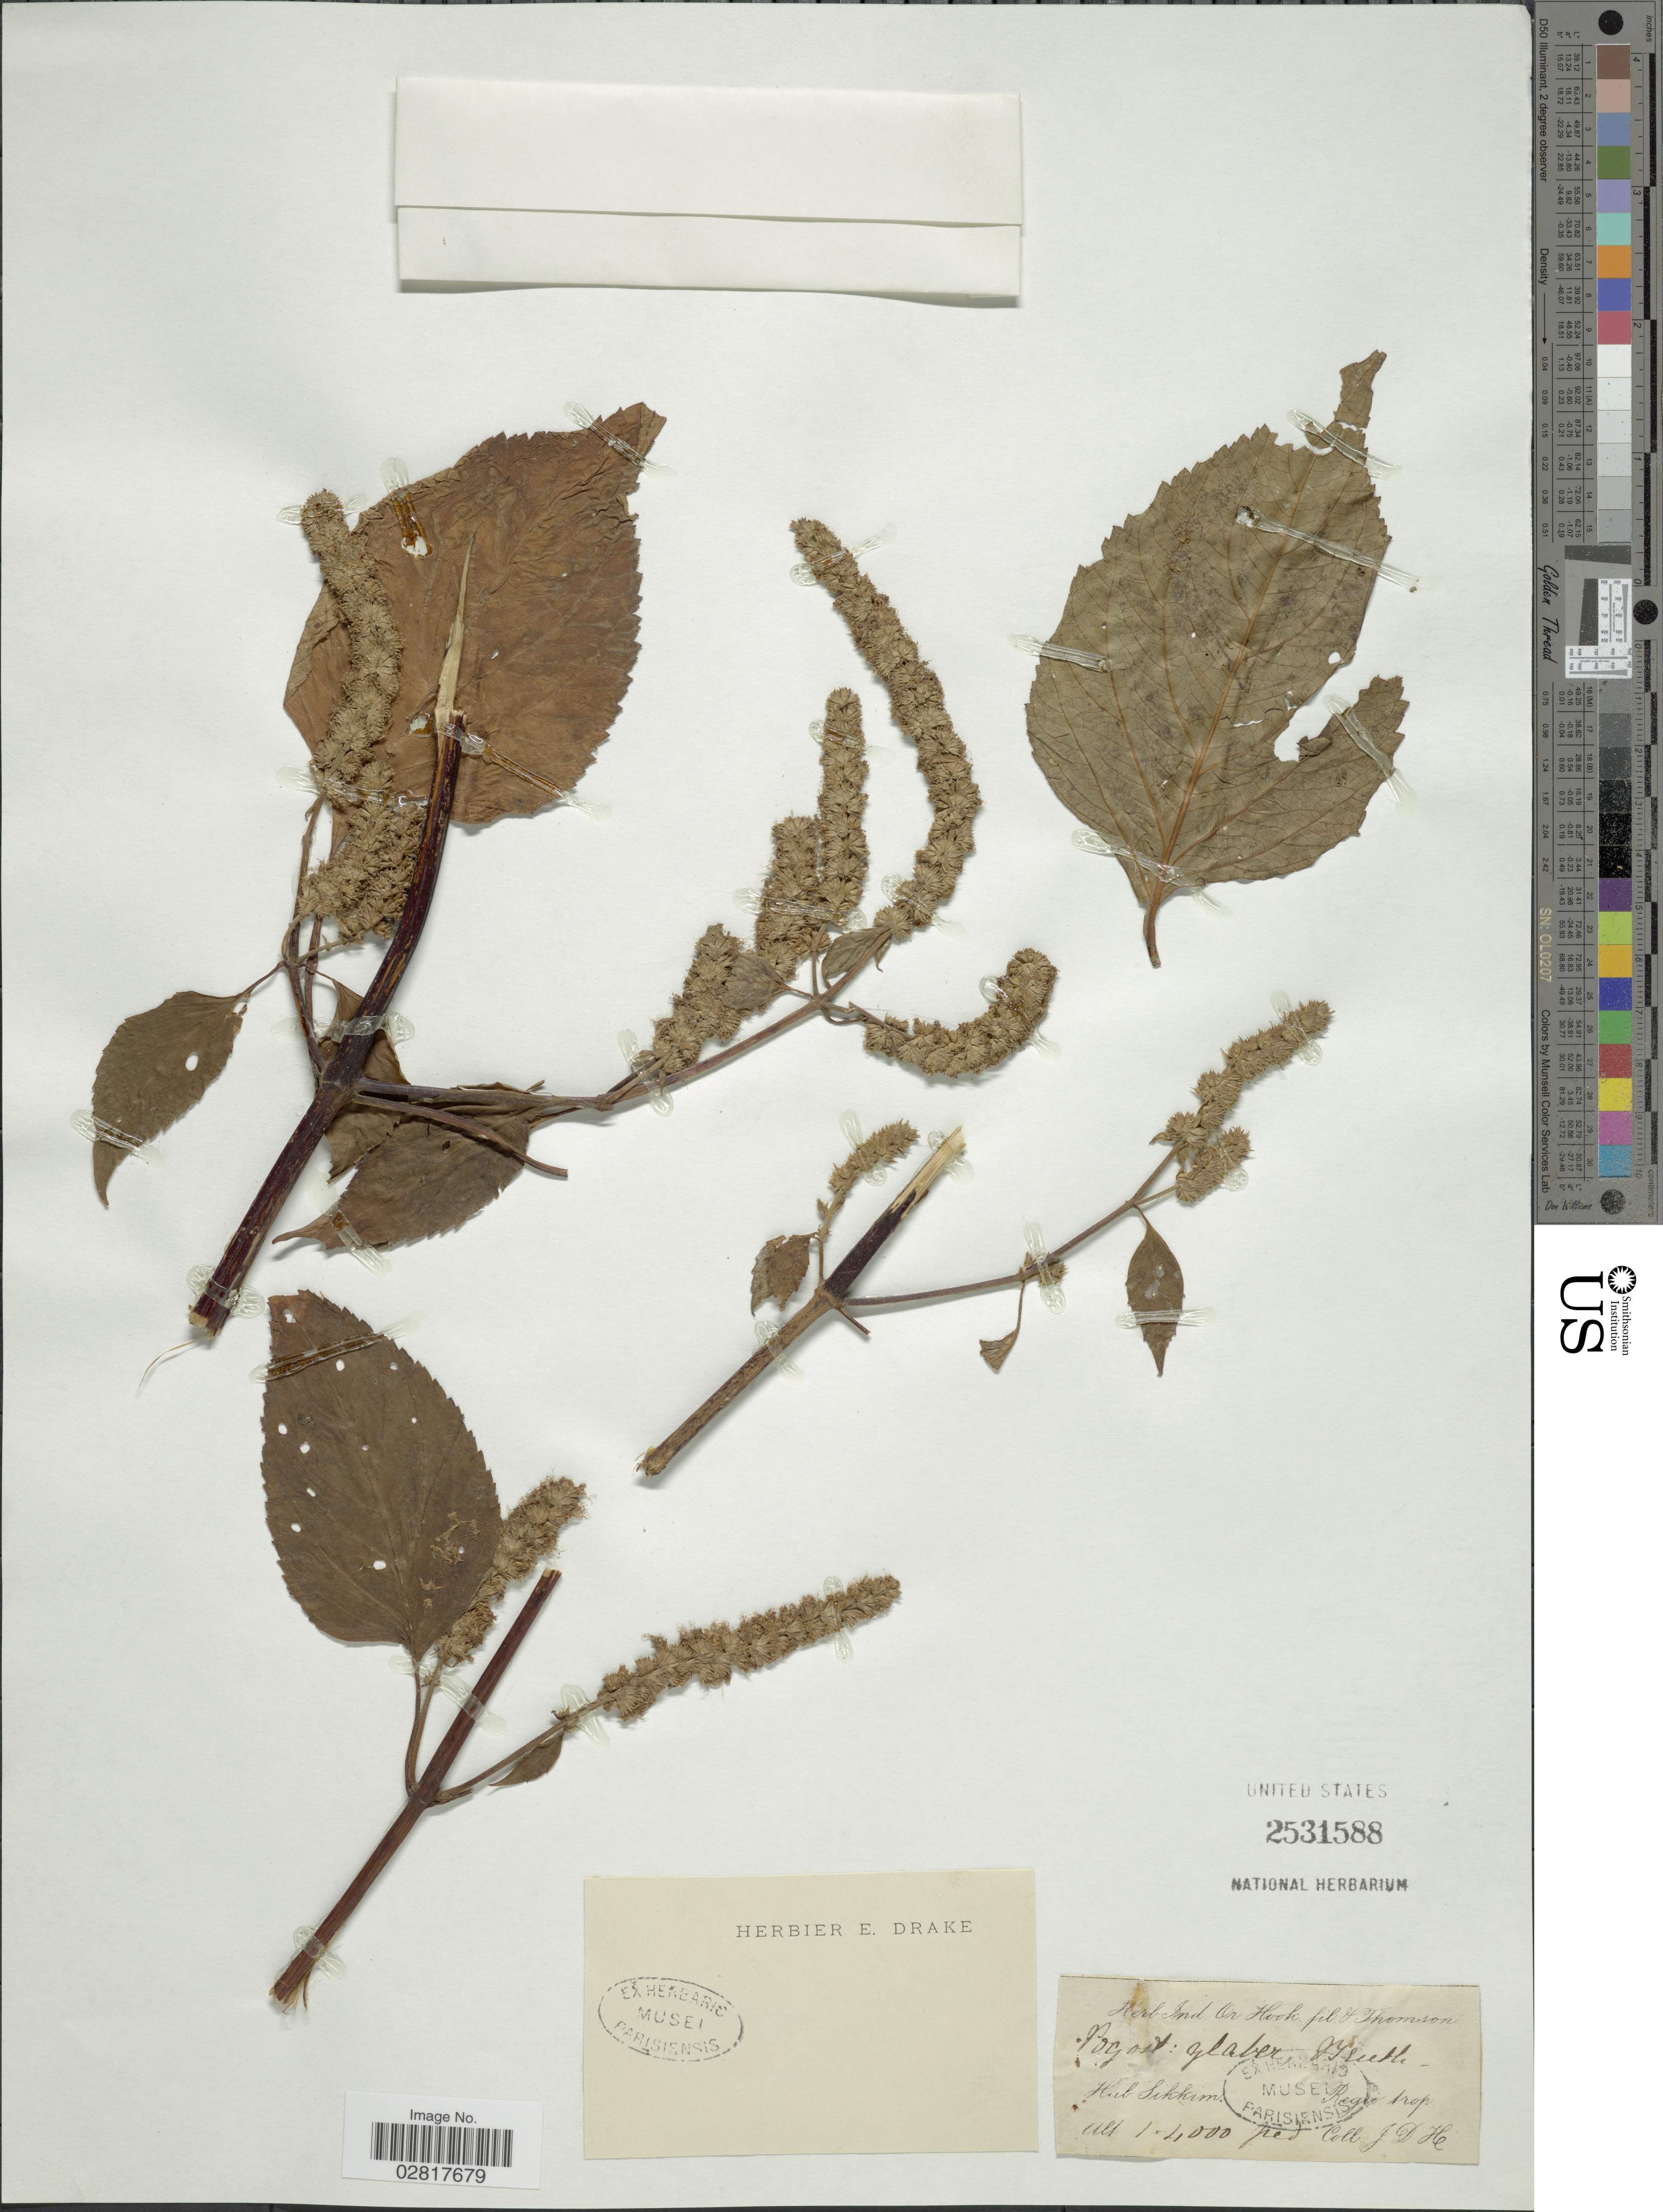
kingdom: Plantae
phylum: Tracheophyta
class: Magnoliopsida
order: Lamiales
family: Lamiaceae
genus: Pogostemon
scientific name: Pogostemon glaber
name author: Benth.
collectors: J. D. Hooker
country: India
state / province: Sikkim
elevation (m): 305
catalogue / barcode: US 2531588